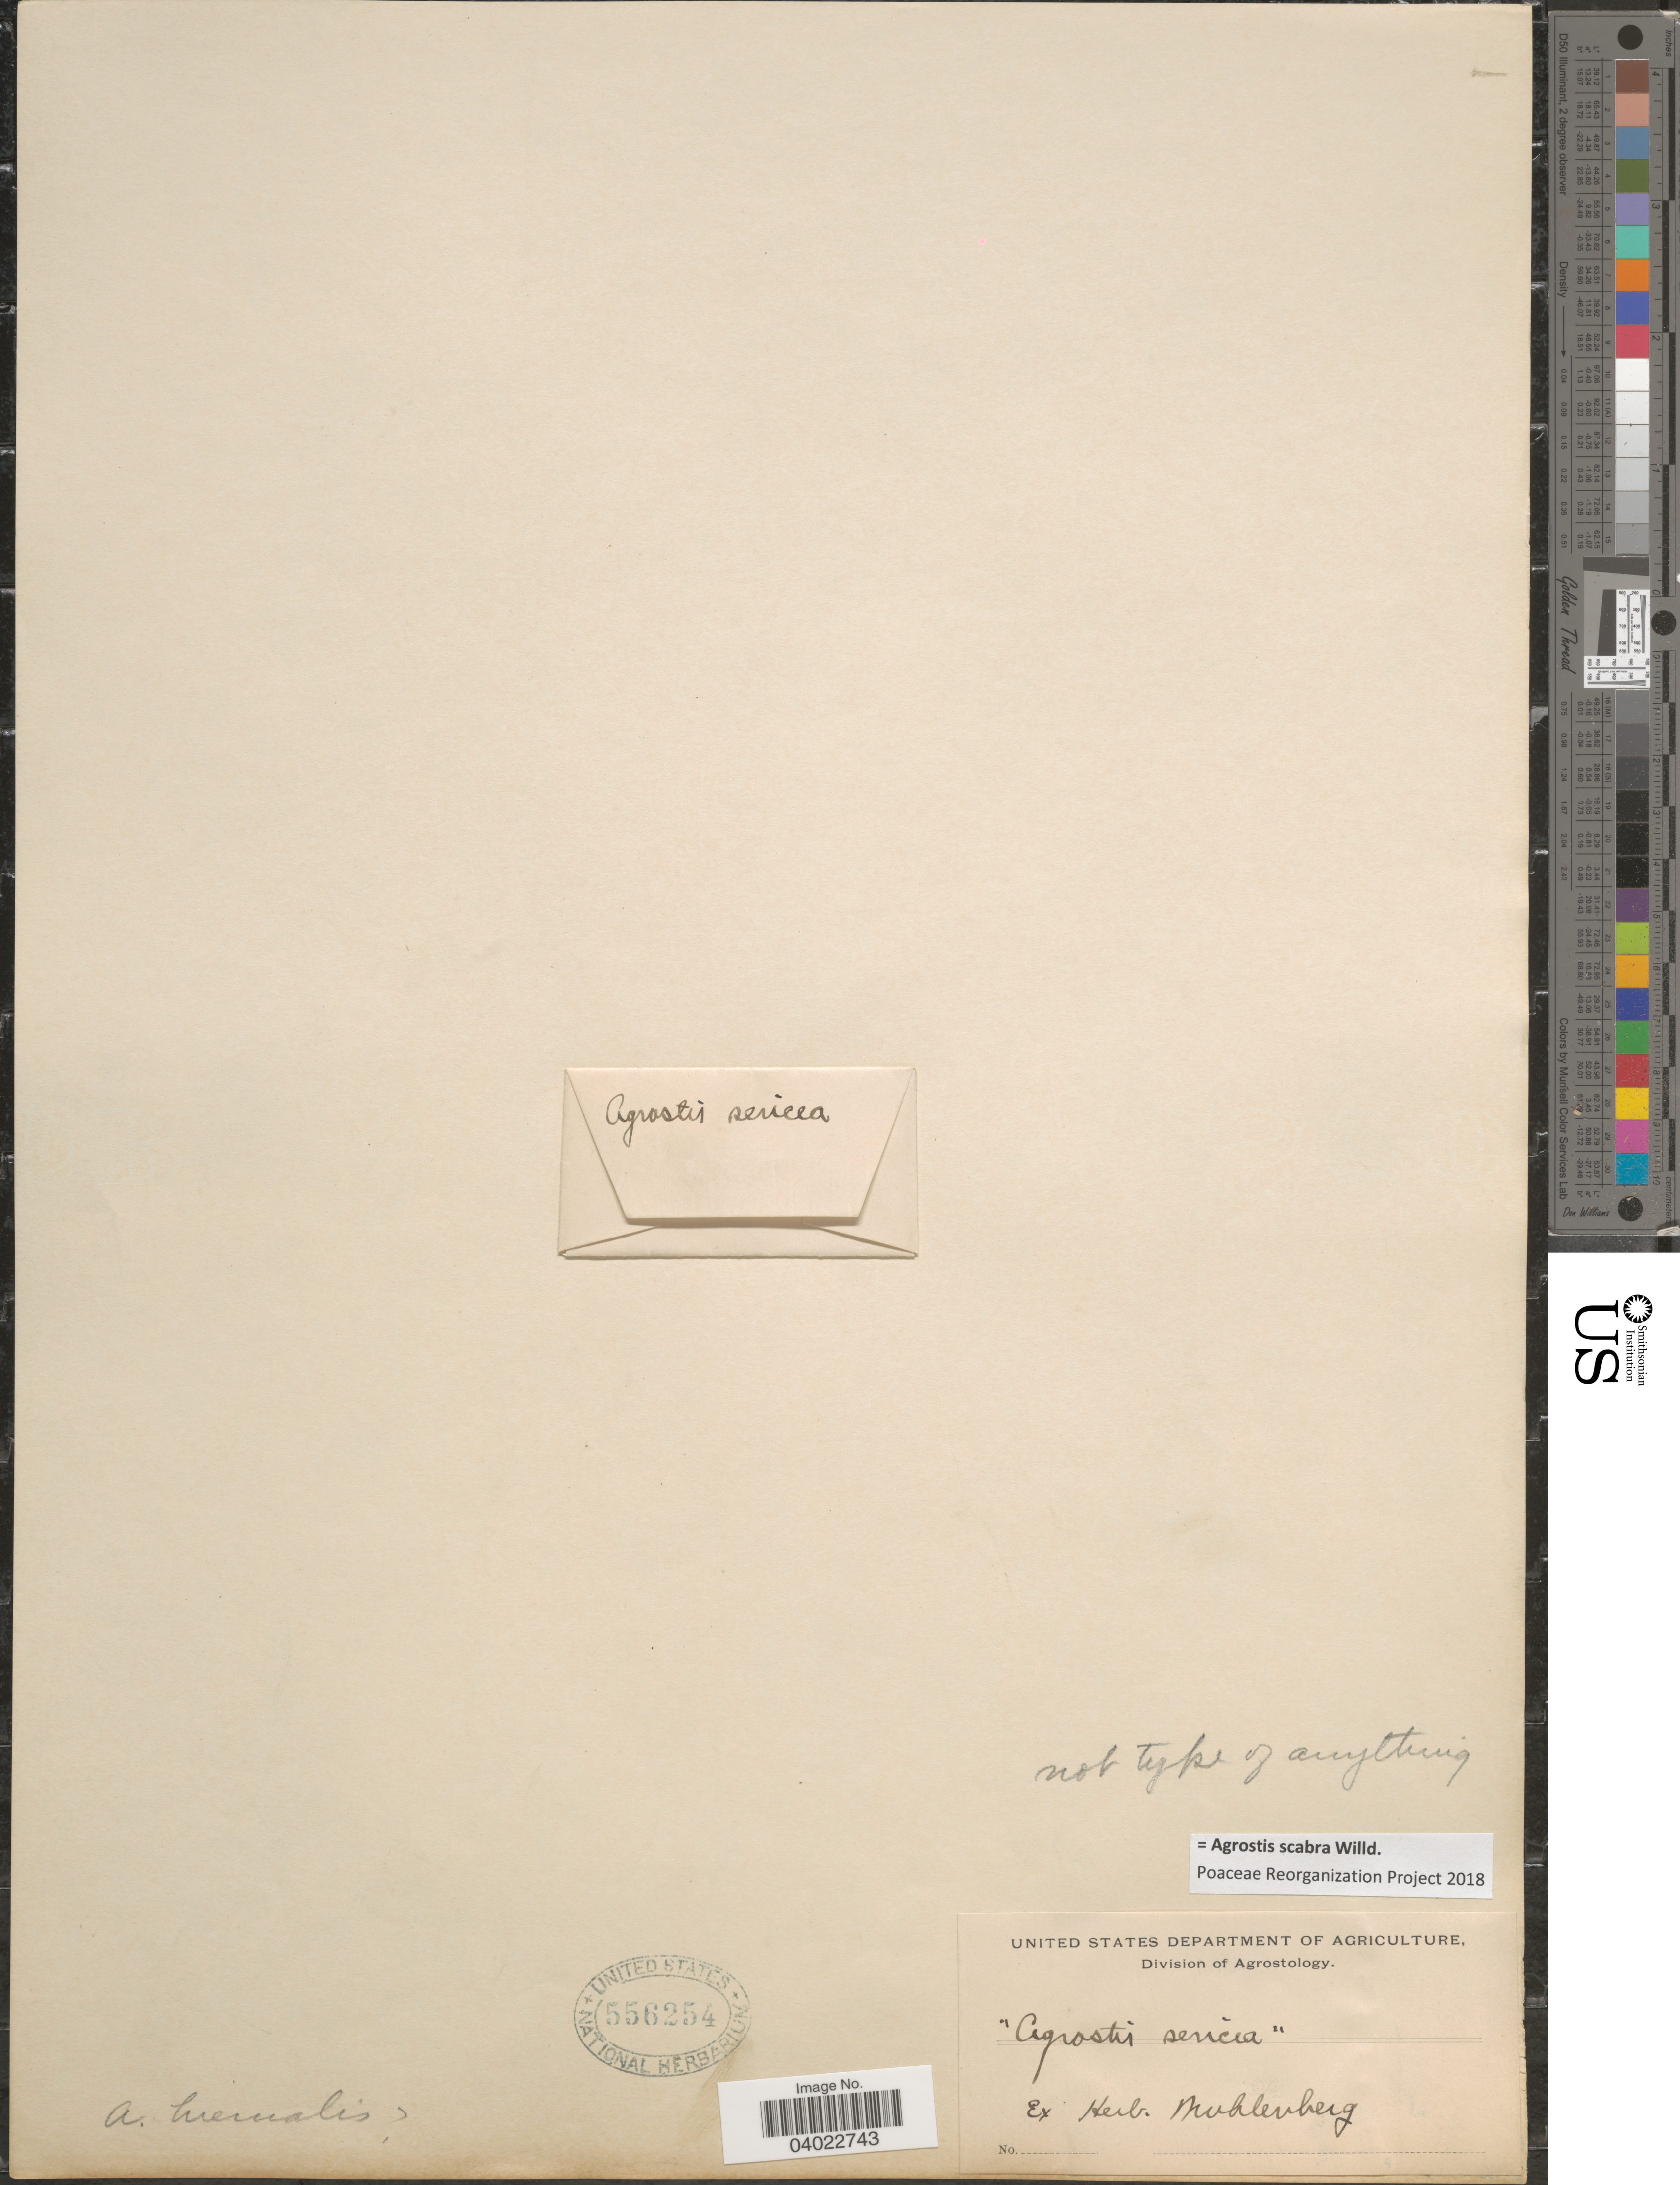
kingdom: Plantae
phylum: Tracheophyta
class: Liliopsida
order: Poales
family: Poaceae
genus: Agrostis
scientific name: Agrostis scabra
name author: Willd.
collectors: ex herb. Muhlenberg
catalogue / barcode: US 556254